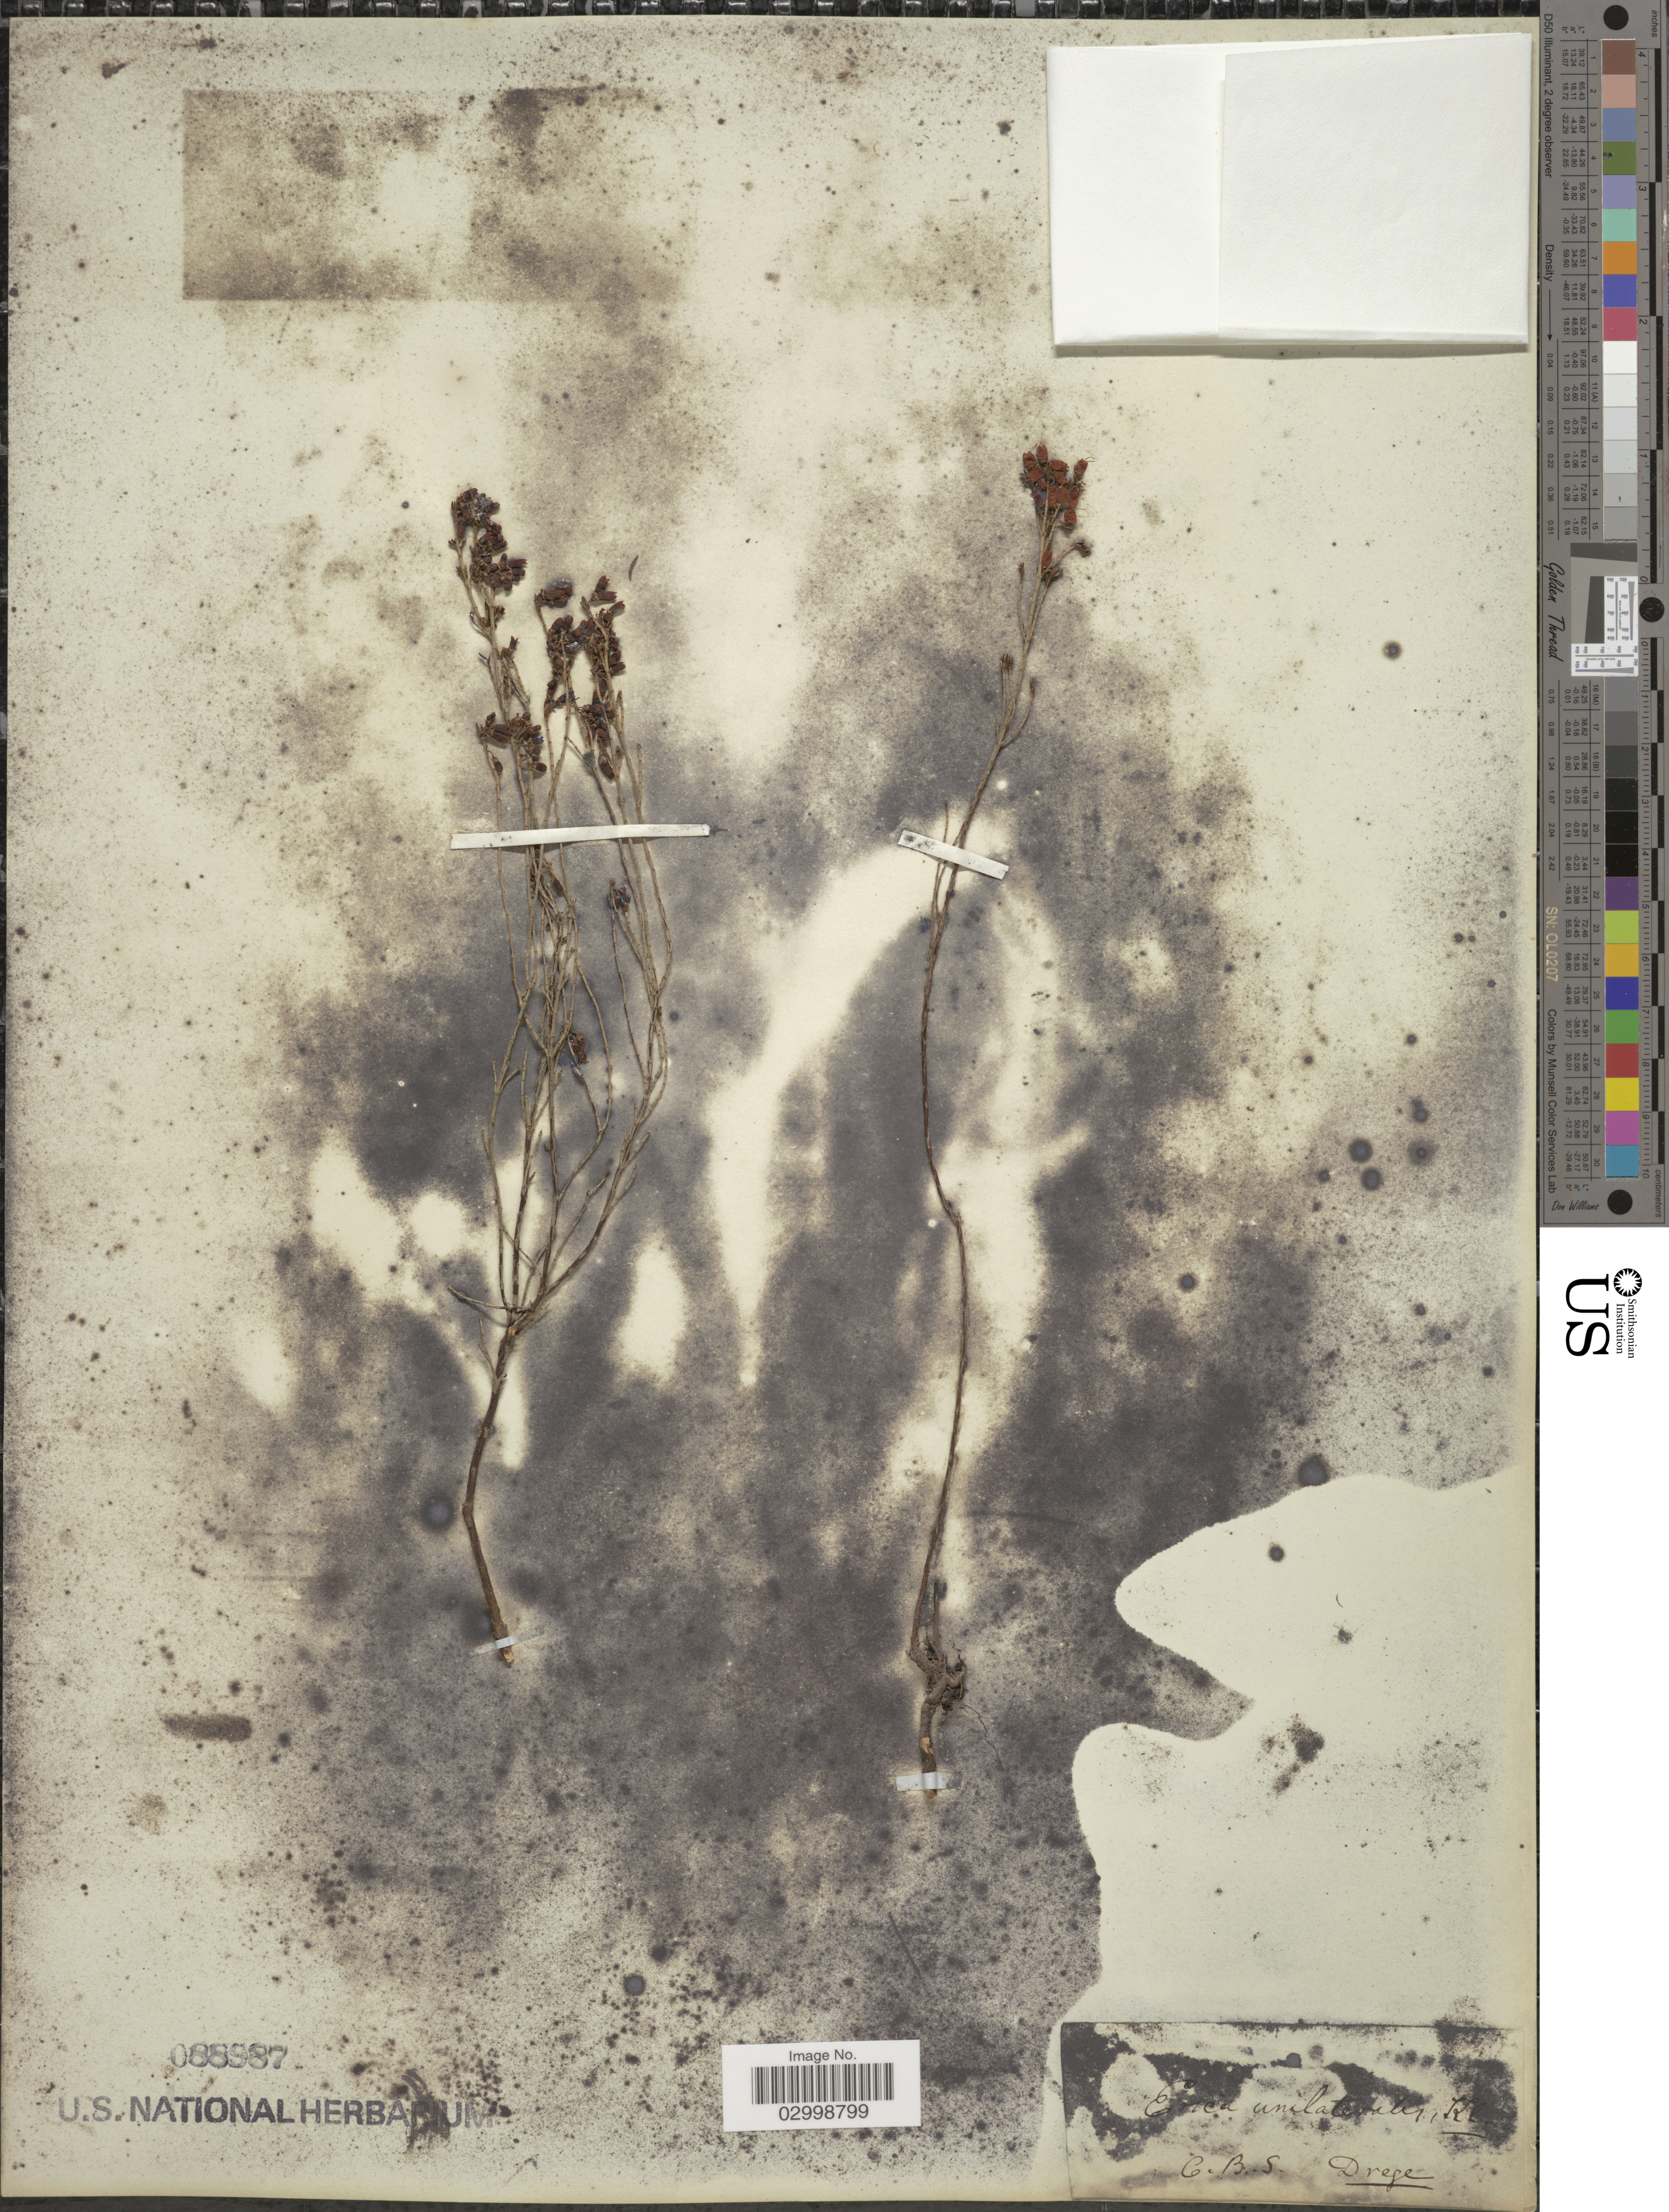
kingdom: Plantae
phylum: Tracheophyta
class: Magnoliopsida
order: Ericales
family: Ericaceae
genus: Erica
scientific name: Erica unilateralis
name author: Klotzsch ex Benth.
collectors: Drege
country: South Africa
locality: C. B. S.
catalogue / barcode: US 88987